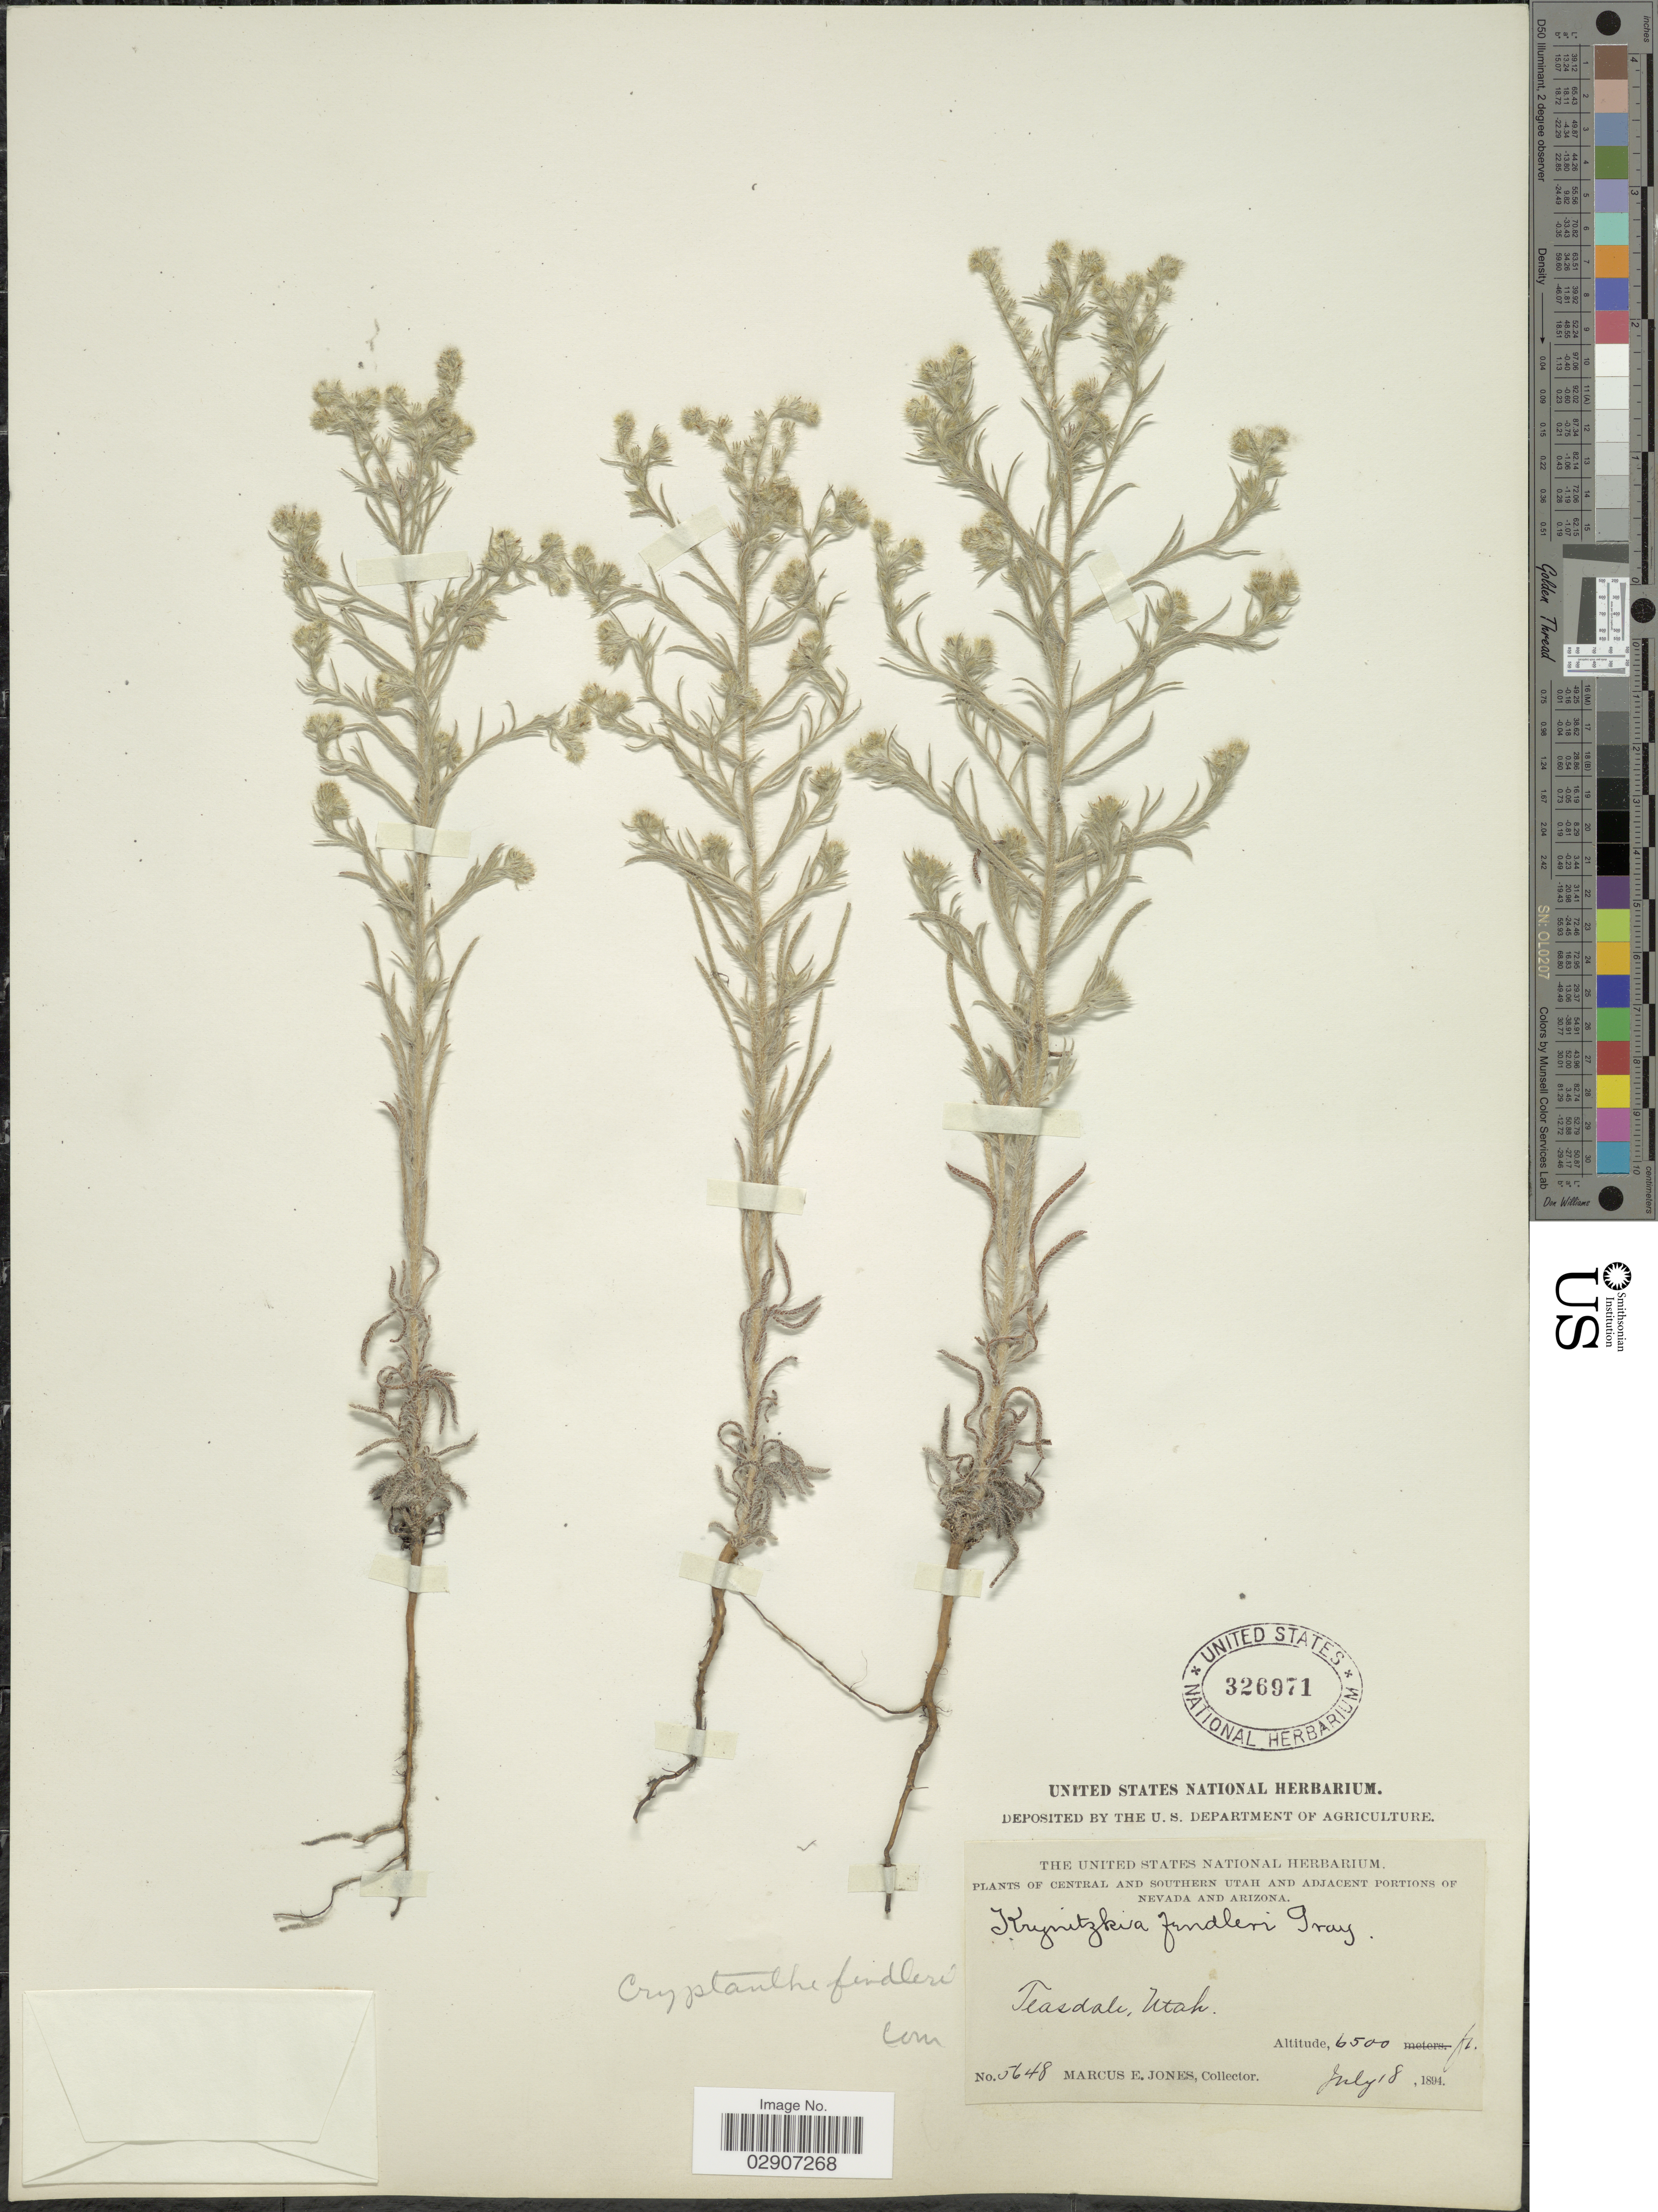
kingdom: Plantae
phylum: Tracheophyta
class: Magnoliopsida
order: Boraginales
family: Boraginaceae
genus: Cryptantha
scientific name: Cryptantha fendleri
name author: (A. Gray) Greene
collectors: M. E. Jones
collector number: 5648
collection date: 1894-07-18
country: United States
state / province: Utah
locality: Central and Southern Utah, Teasdale.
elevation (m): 1981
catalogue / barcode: US 326971